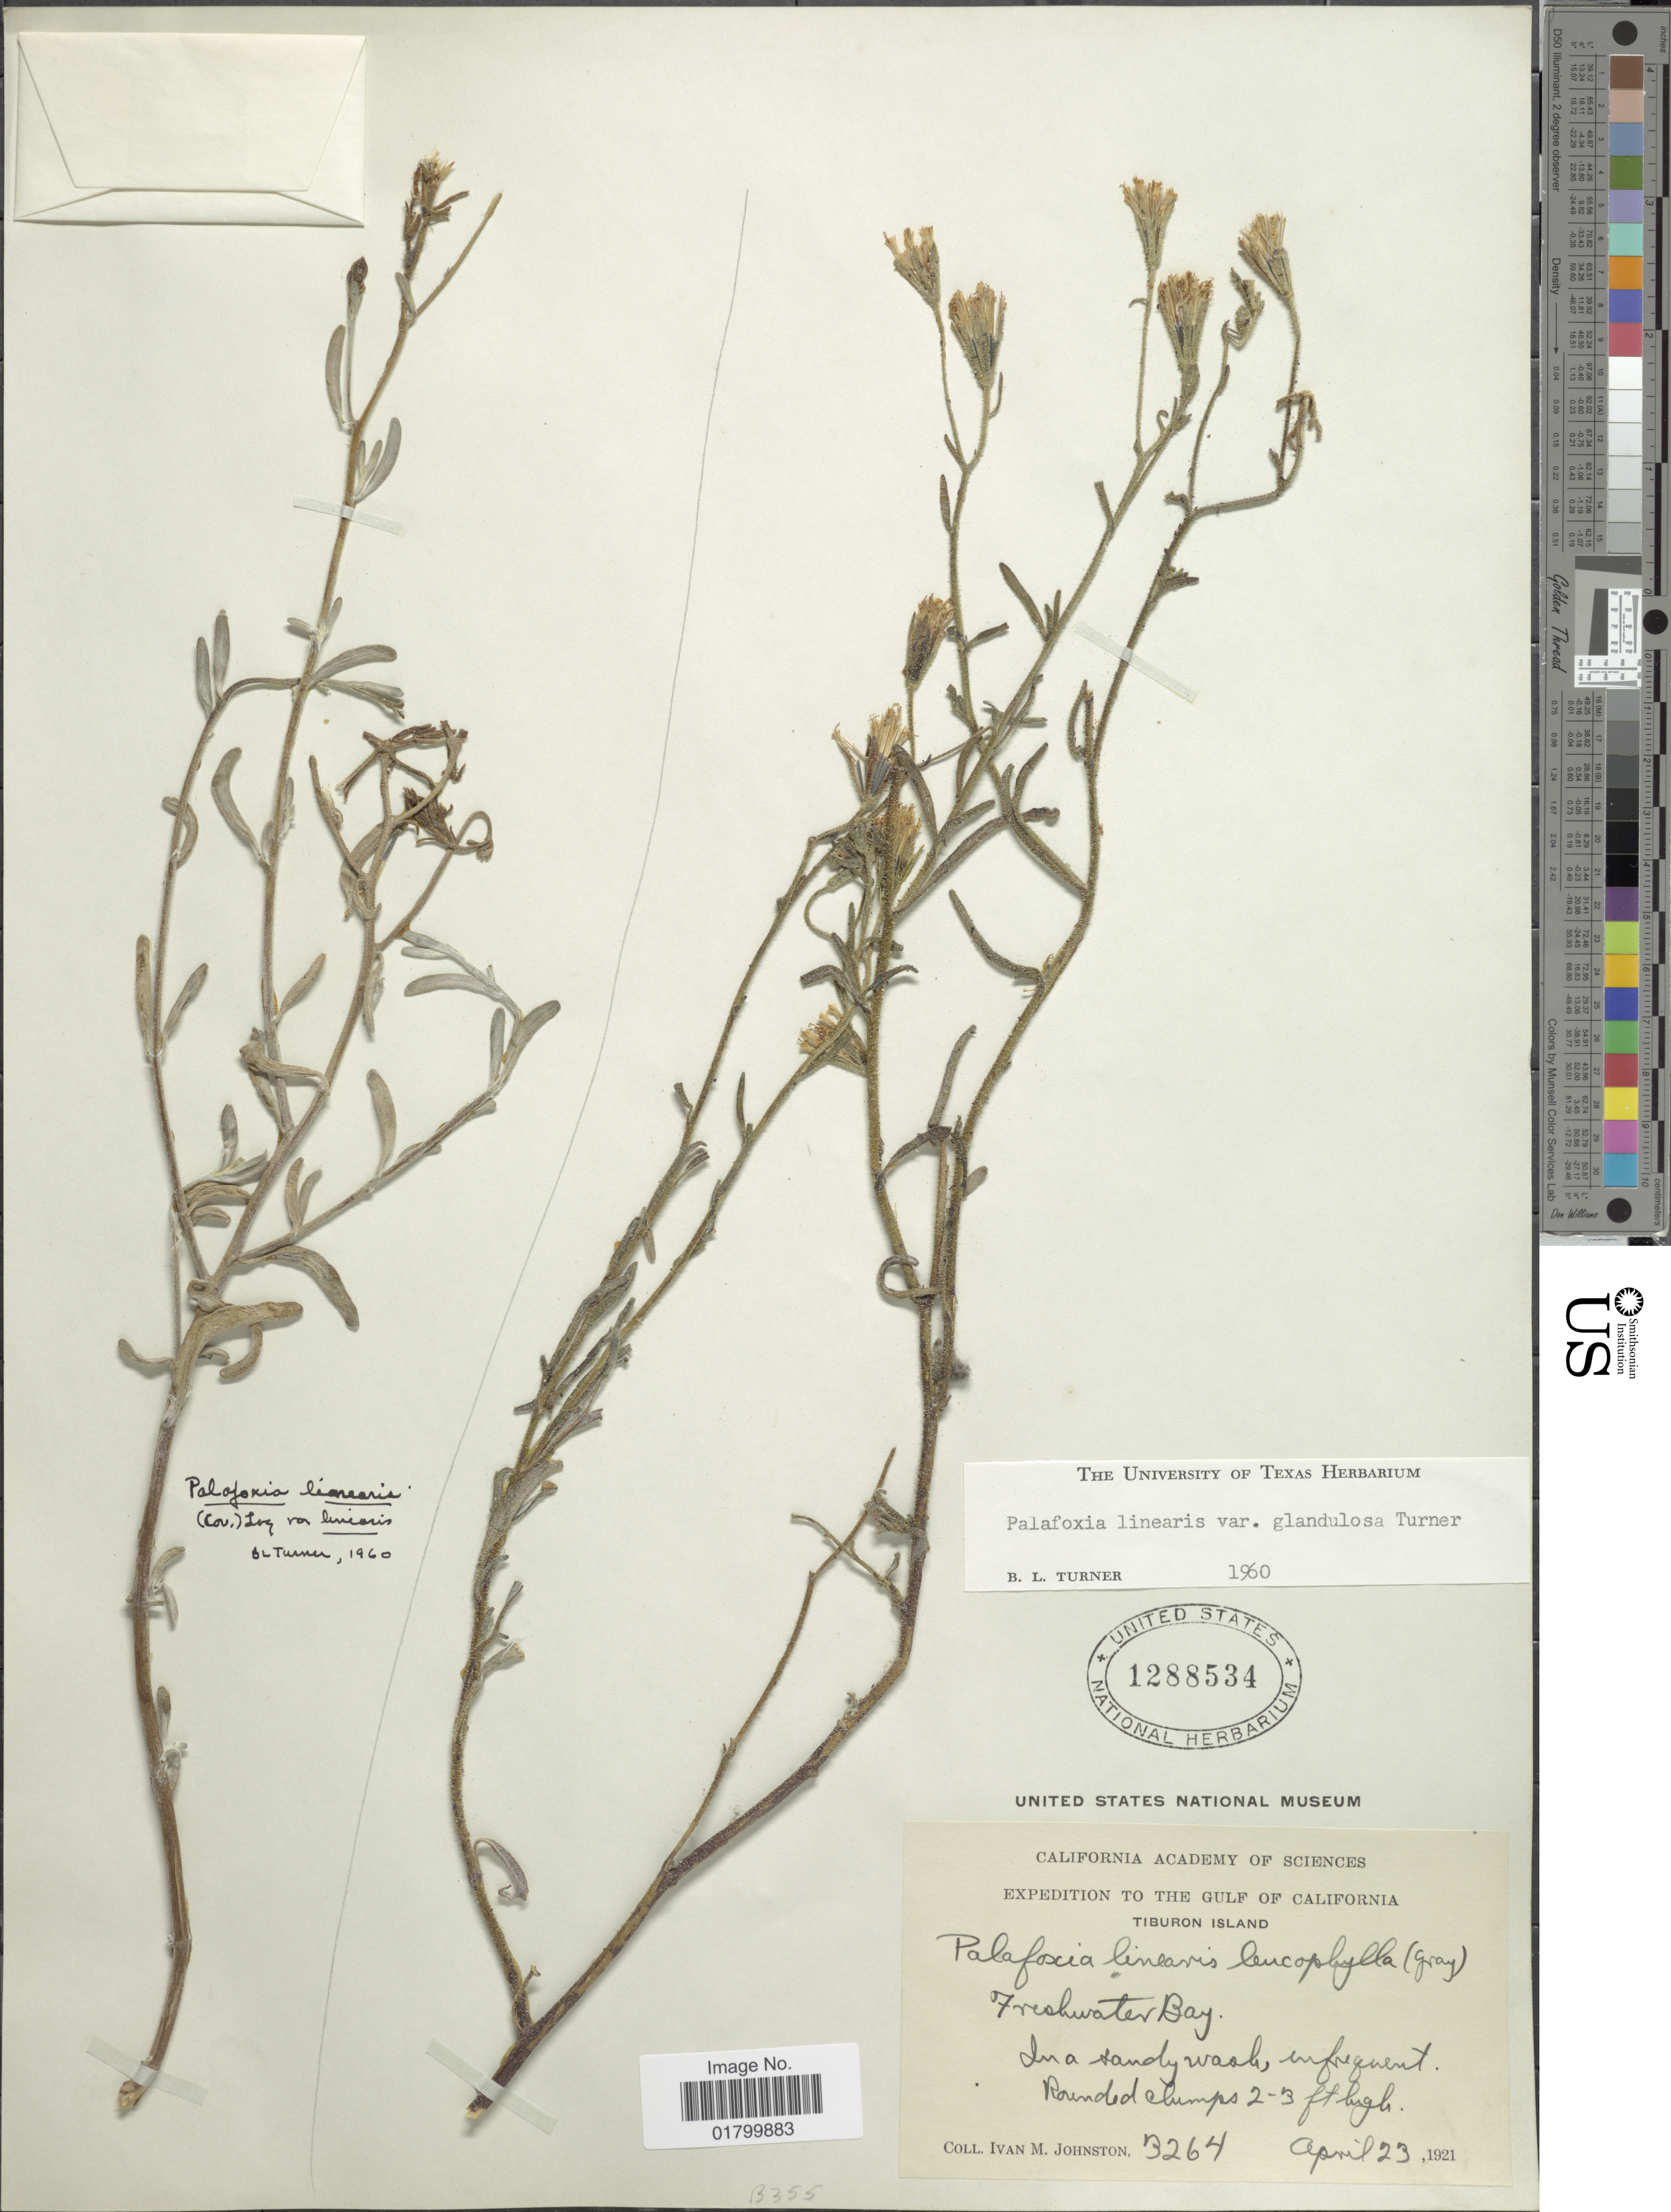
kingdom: Plantae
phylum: Tracheophyta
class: Magnoliopsida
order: Asterales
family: Asteraceae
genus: Palafoxia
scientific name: Palafoxia linearis var. glandulosa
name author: B.L. Turner & M.I. Morris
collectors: I.M. Johnston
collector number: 3264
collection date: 1921-04-23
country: Mexico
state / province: Sonora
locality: To The Gulf of California, Tiburno Island, Freshwater Bay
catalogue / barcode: US 1288534